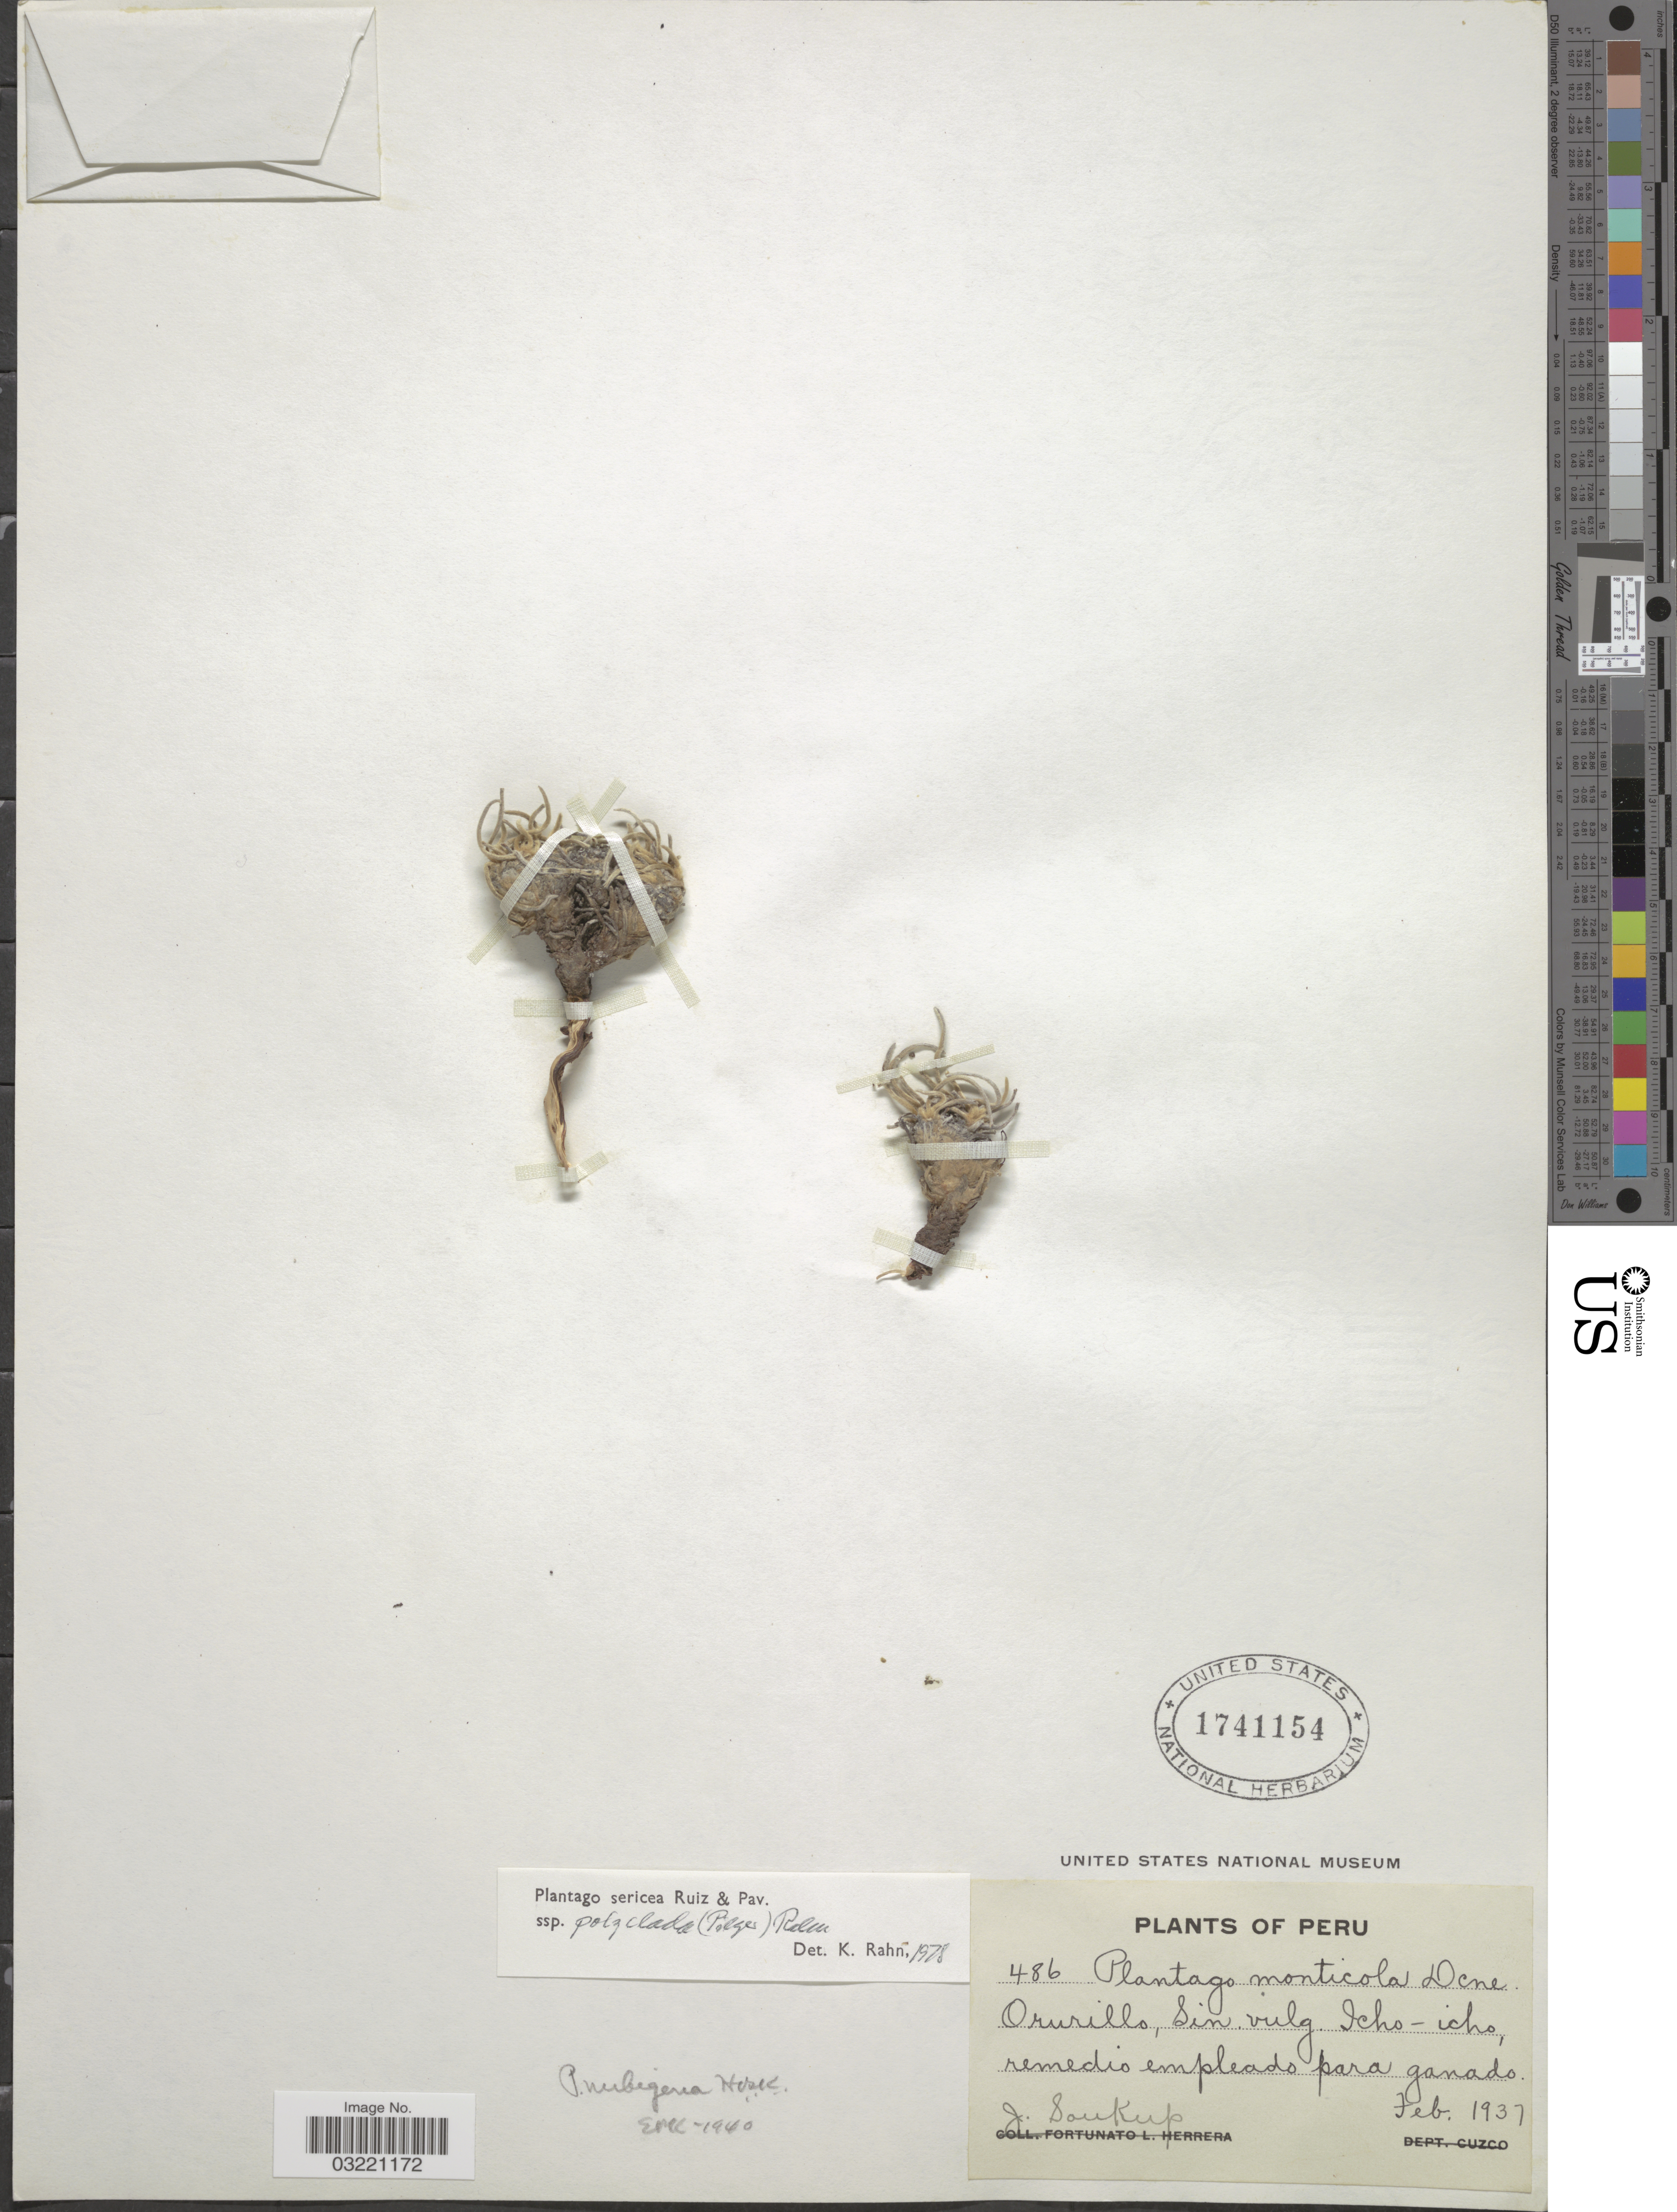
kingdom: Plantae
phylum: Tracheophyta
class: Magnoliopsida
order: Lamiales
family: Plantaginaceae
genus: Plantago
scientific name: Plantago sericea subsp. polyclada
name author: (Pilg.) Rahn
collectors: J. Soukup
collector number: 486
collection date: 1937-02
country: Peru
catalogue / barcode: US 1741154